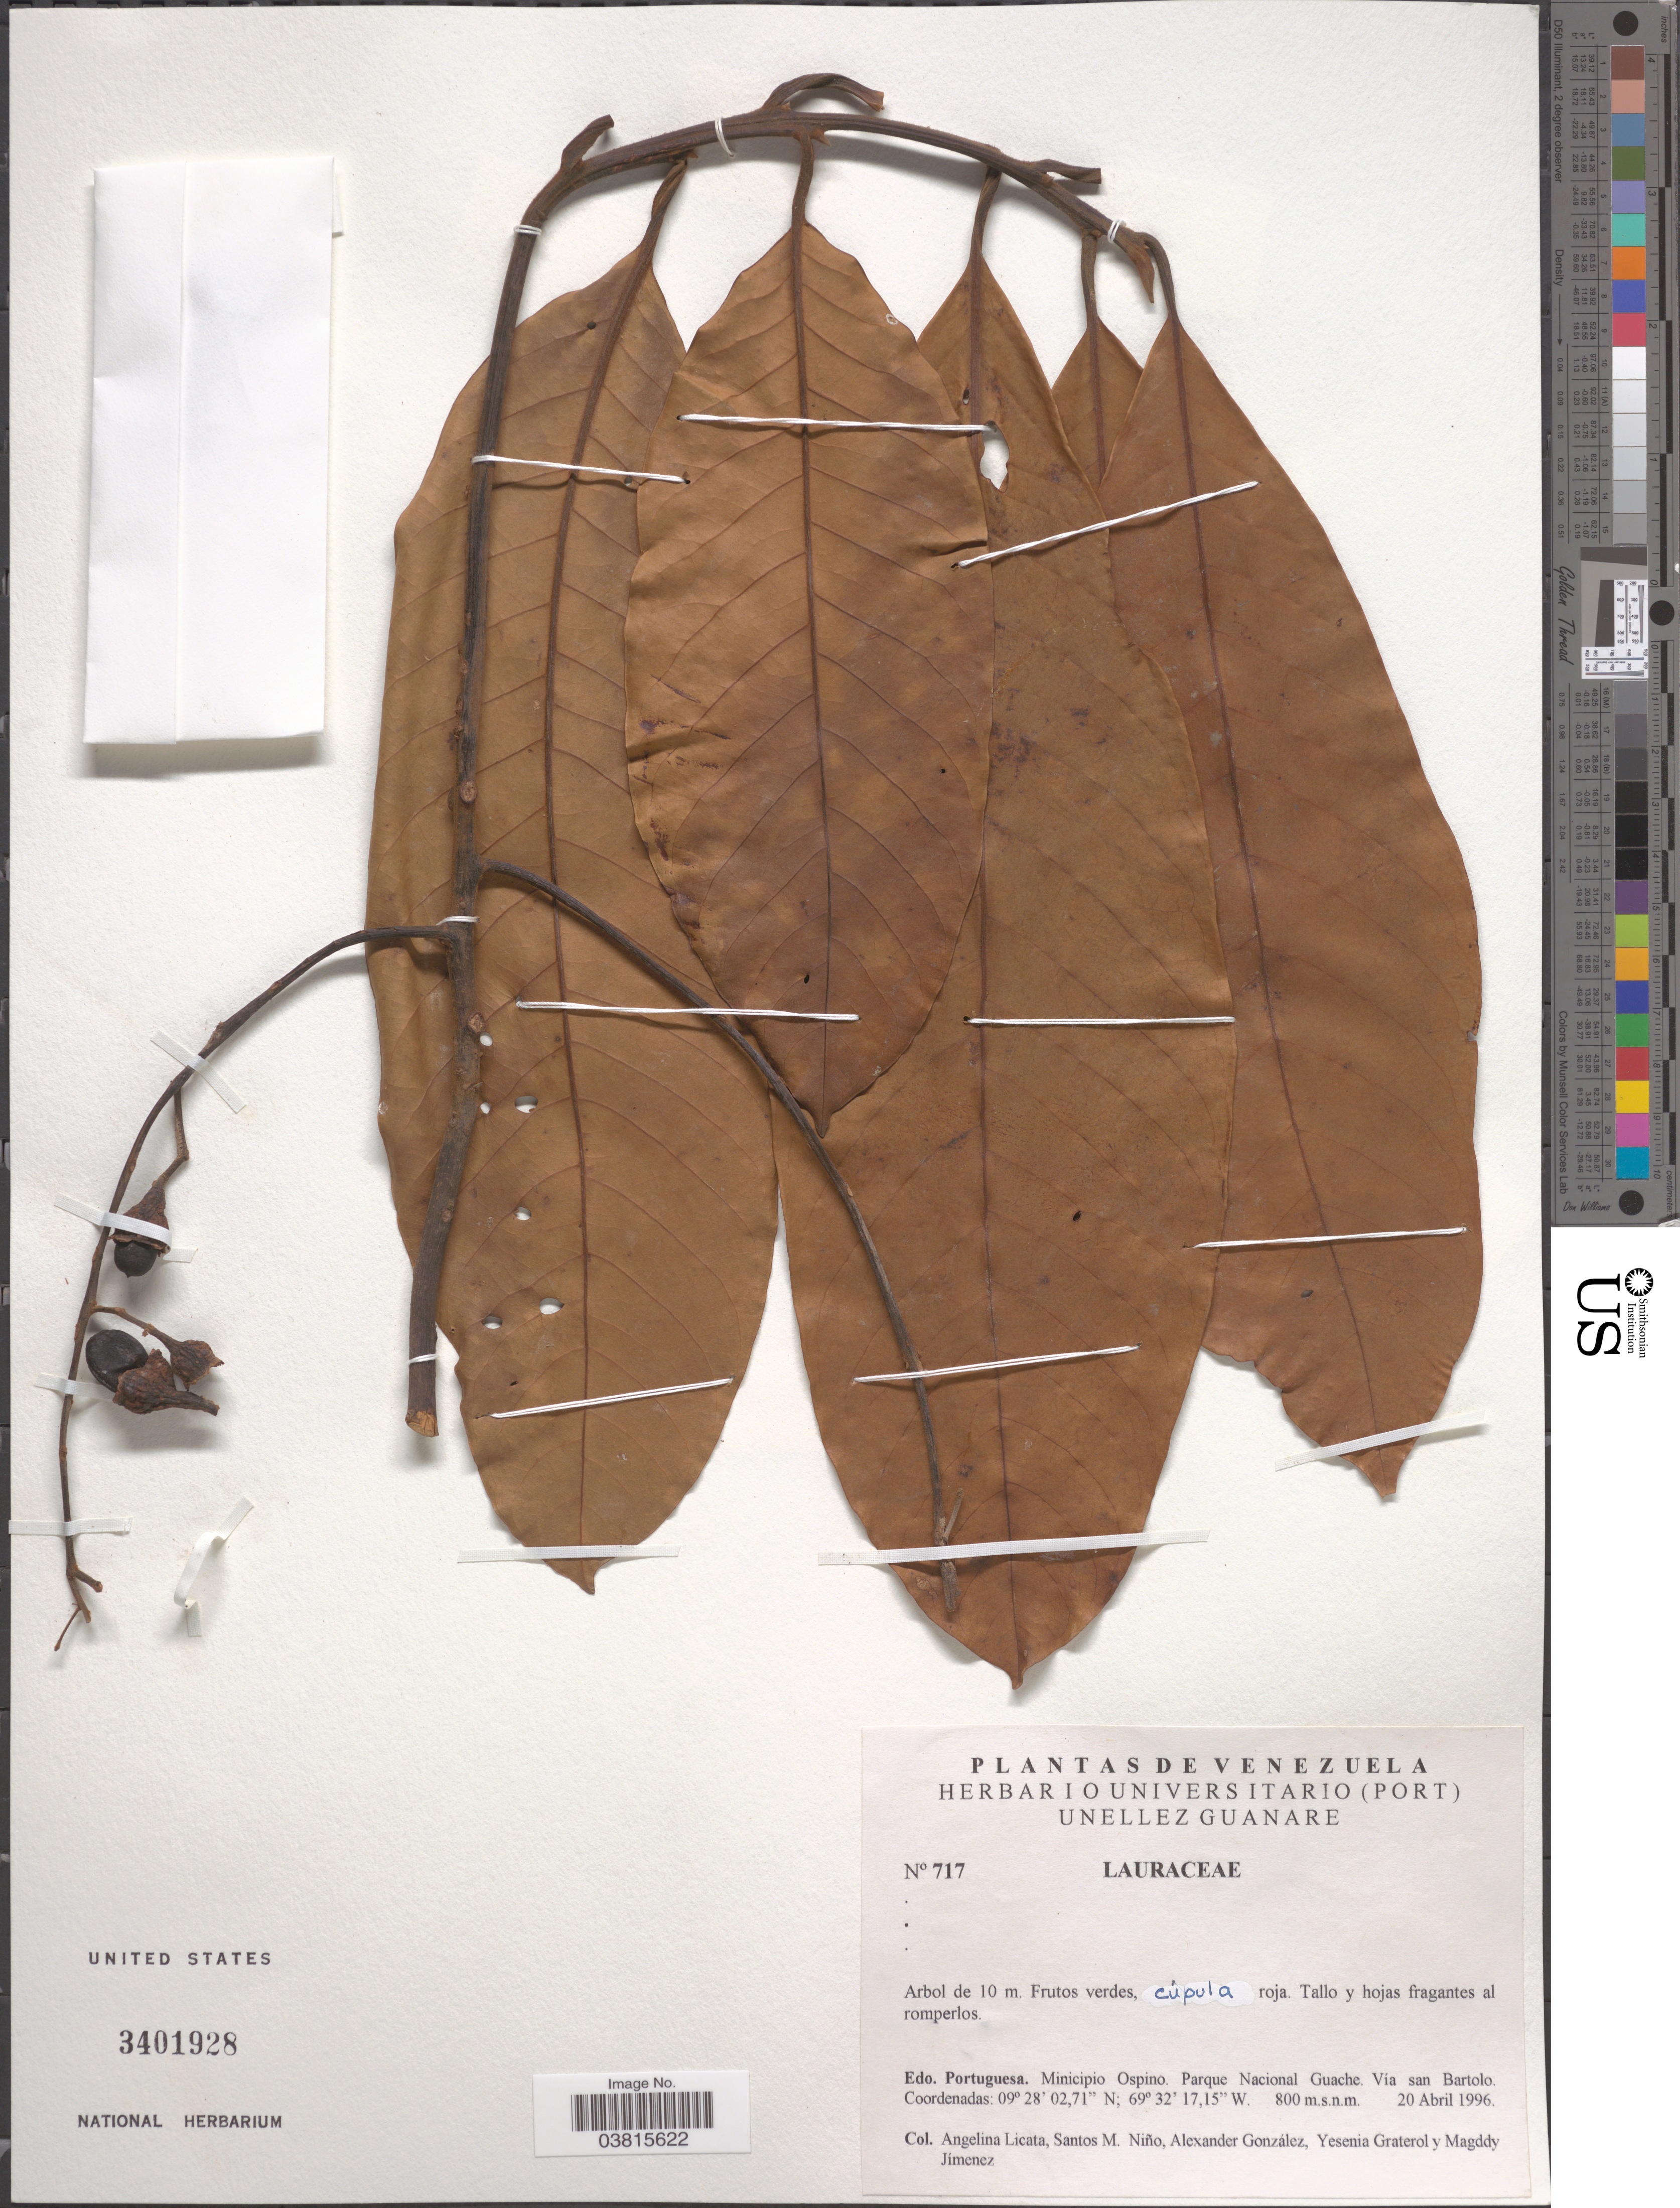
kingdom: Plantae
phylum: Tracheophyta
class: Magnoliopsida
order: Laurales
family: Lauraceae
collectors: A. Licata, S. M. Niño, A. C. González, Y. Graterol & M. Jimenez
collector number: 717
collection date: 1996-04-20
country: Venezuela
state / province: Portuguesa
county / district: Ospino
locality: Parque Nacional Guache, via San Bartolo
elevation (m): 800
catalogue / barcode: US 3401928